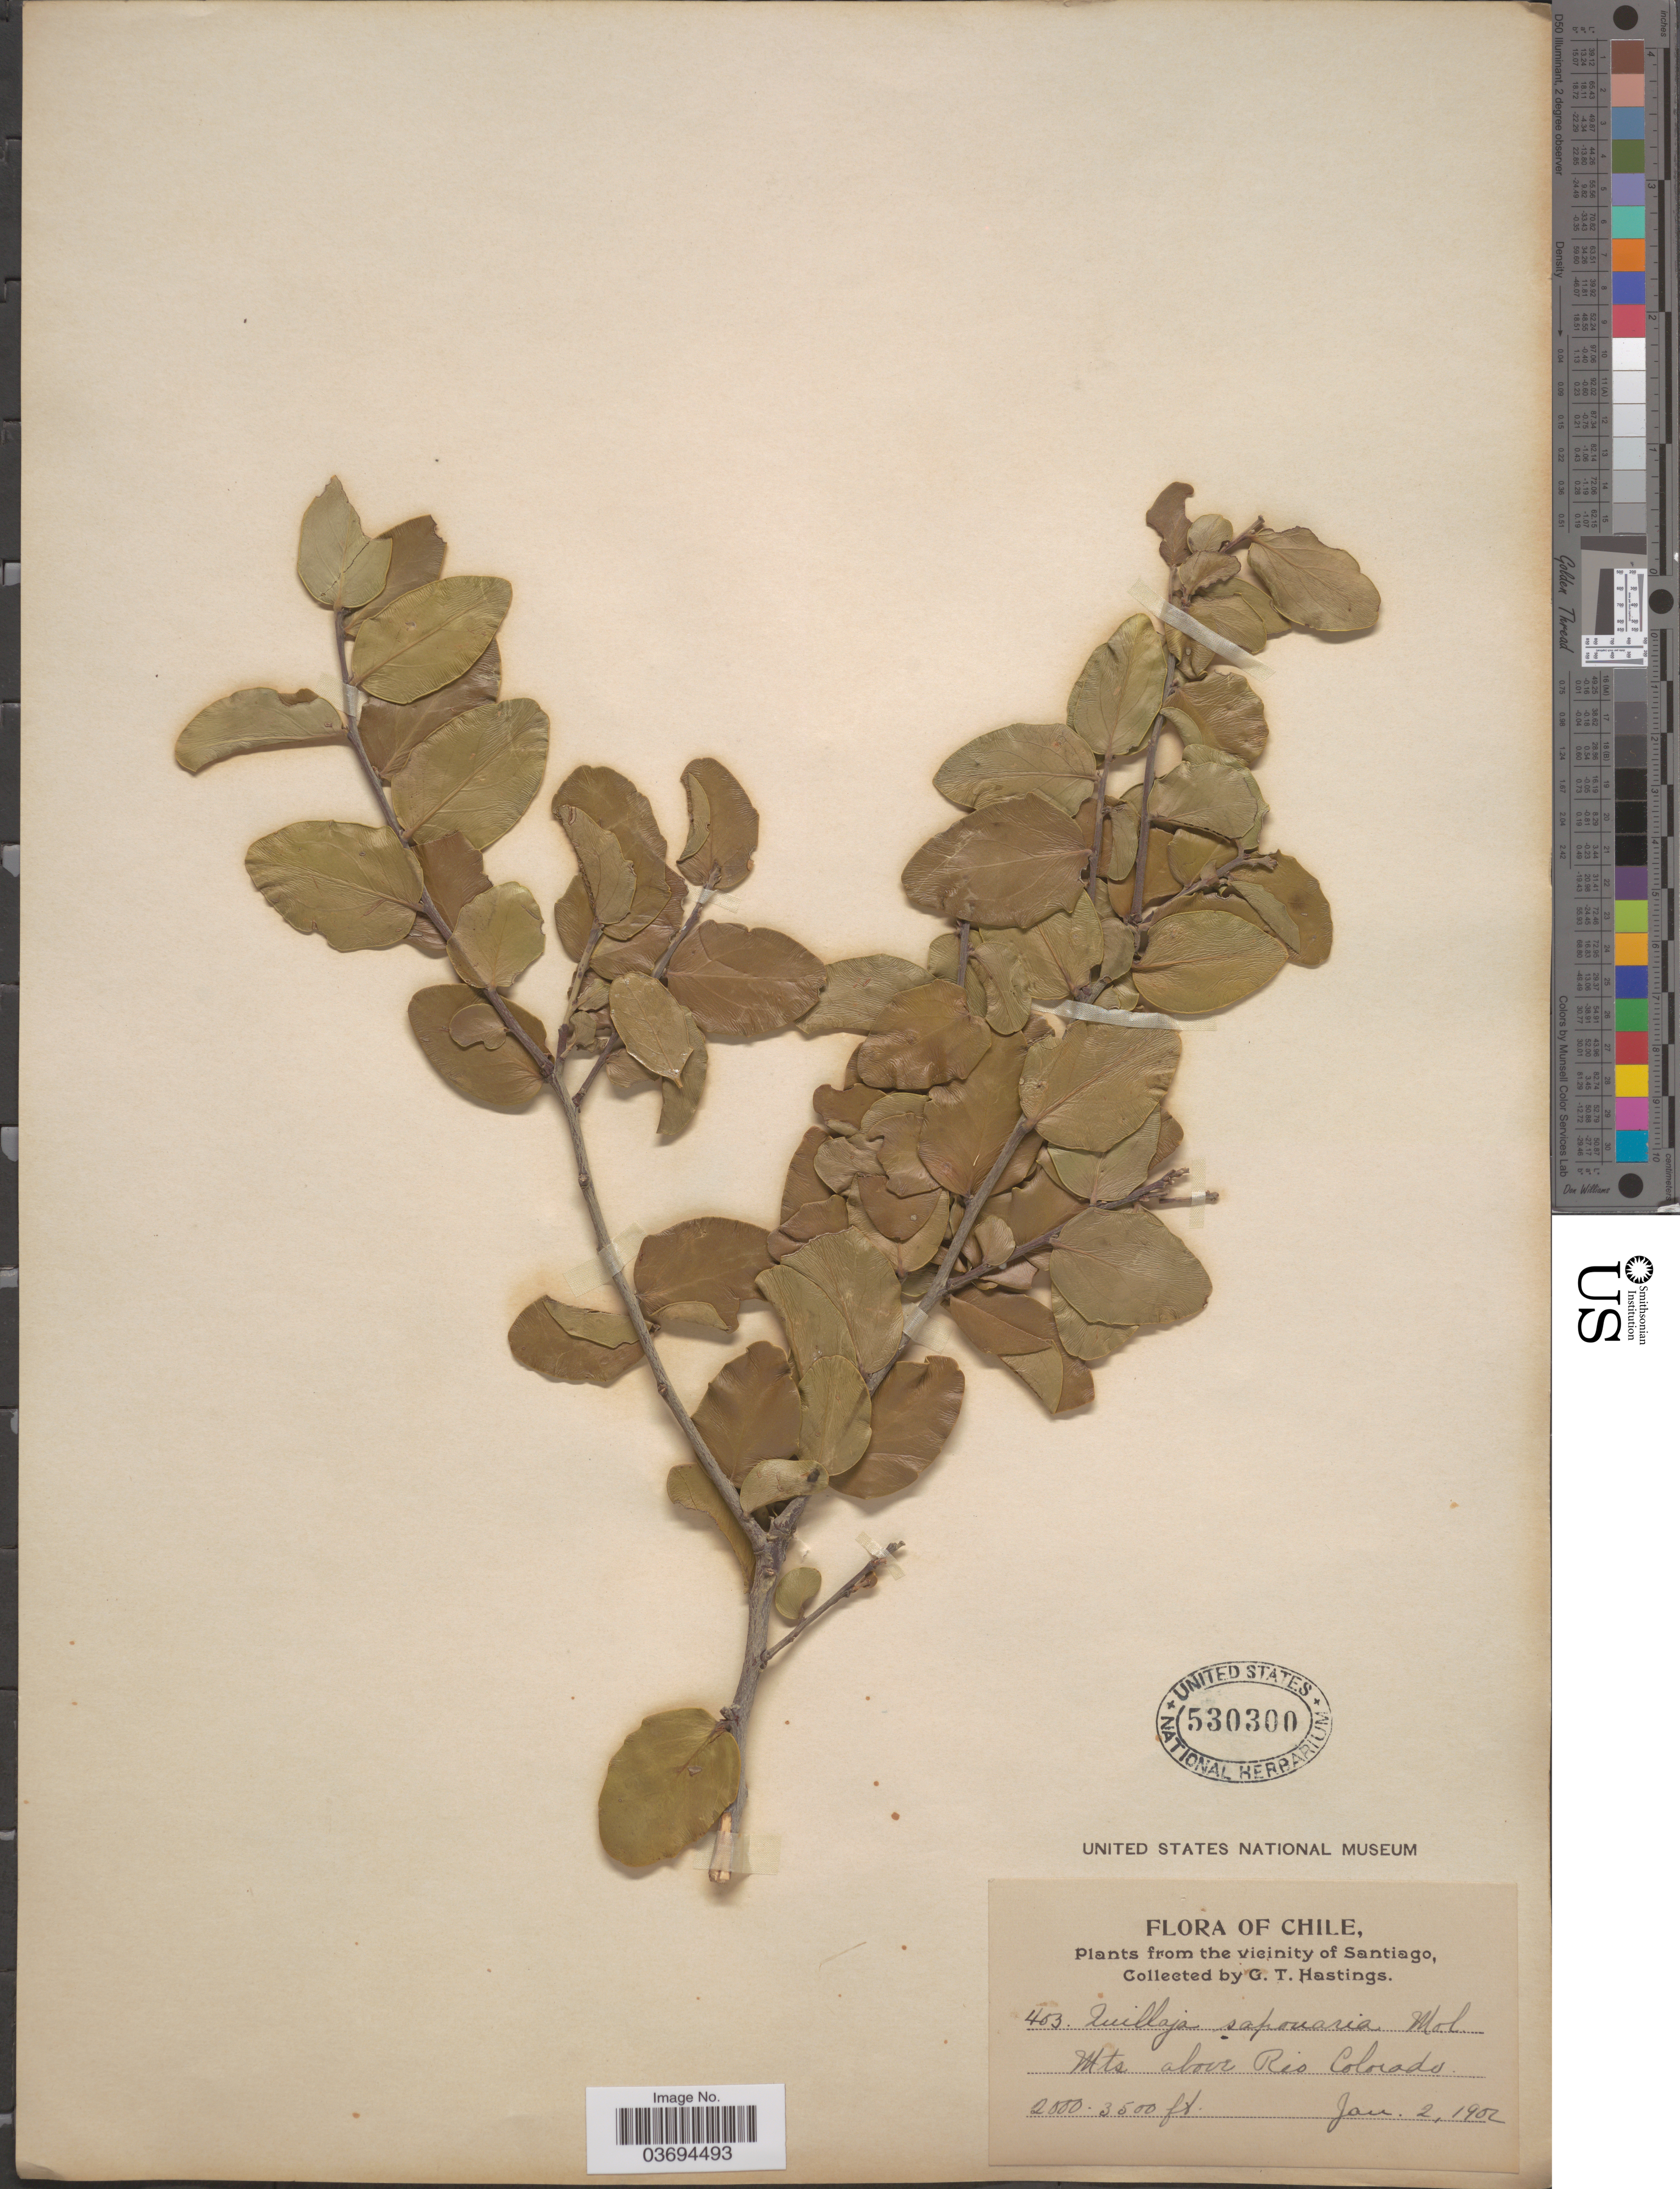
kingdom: Plantae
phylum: Tracheophyta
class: Magnoliopsida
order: Fabales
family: Quillajaceae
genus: Quillaja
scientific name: Quillaja saponaria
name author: Molina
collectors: G. Hastings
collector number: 403*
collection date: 1902-01-02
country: Chile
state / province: Región Metropolitana (RM)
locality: The vicinity of Santiago. Mts above Rio Colorado.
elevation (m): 610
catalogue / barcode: US 530300